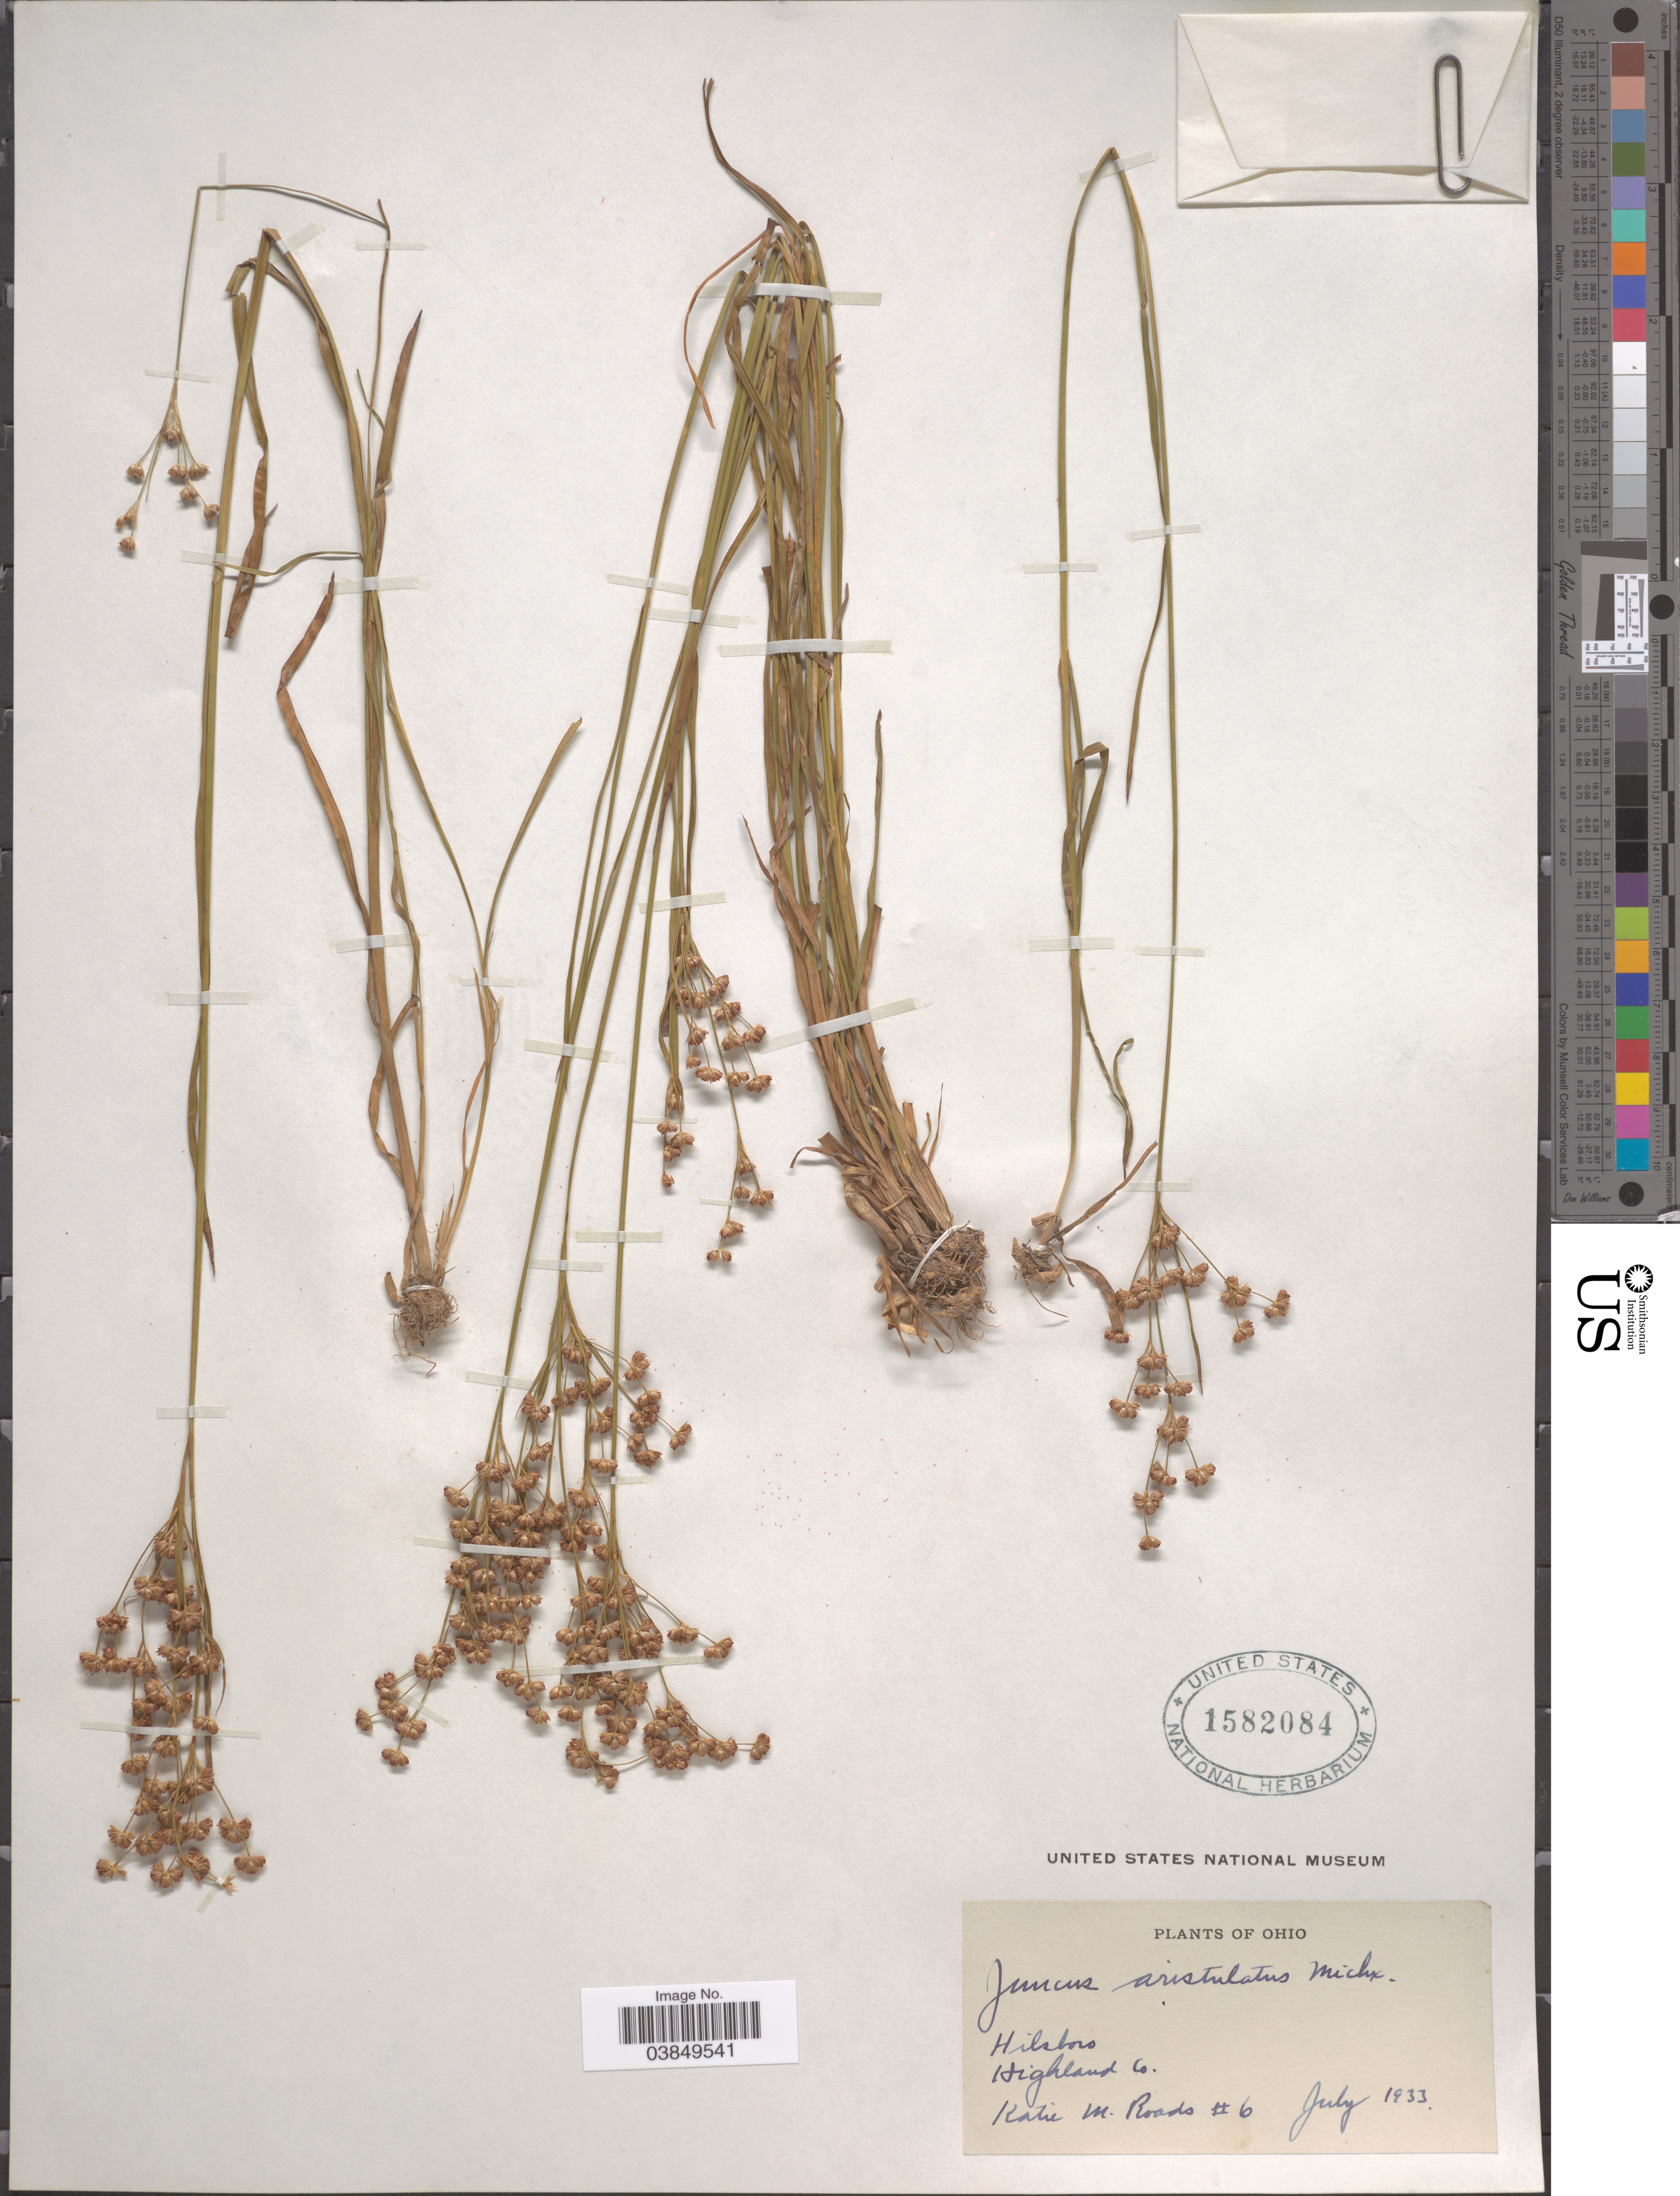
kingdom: Plantae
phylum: Tracheophyta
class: Liliopsida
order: Poales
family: Juncaceae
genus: Juncus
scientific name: Juncus aristulatus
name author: Michx.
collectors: K. Roads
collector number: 6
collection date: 1933-07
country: United States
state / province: Ohio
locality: Hilsboro. Highland Co.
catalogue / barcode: US 1582084